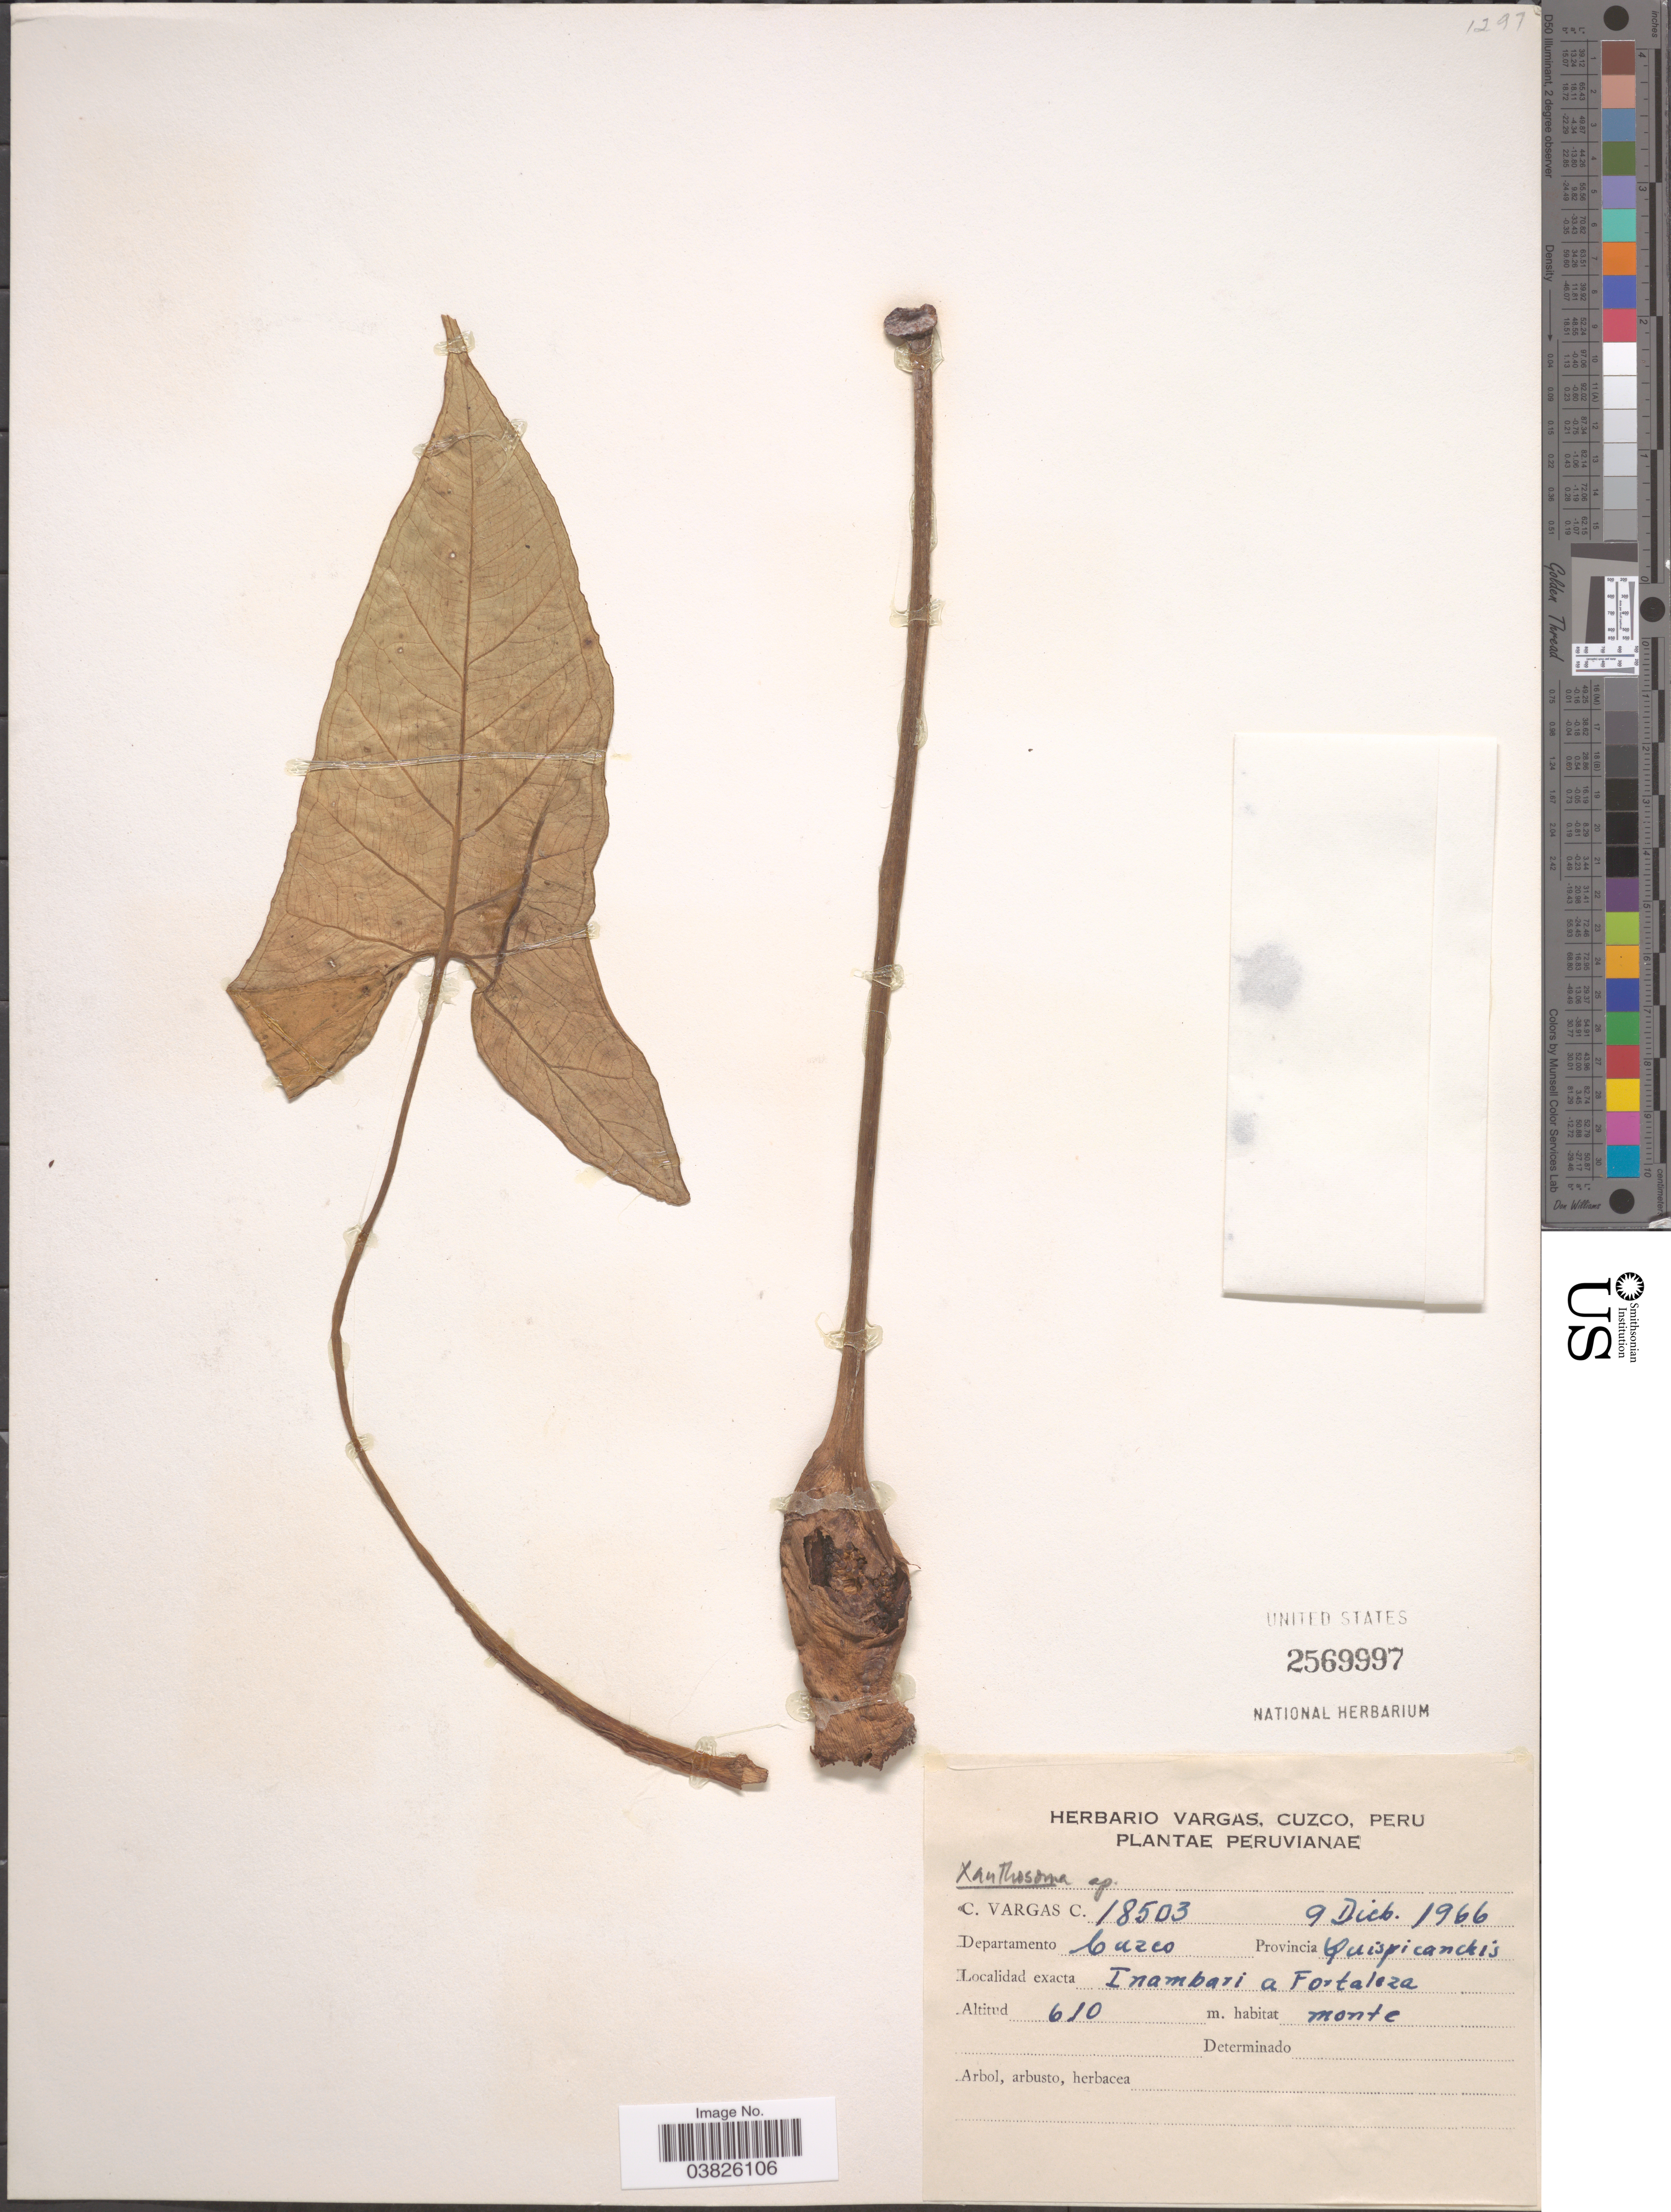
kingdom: Plantae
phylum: Tracheophyta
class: Liliopsida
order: Alismatales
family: Araceae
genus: Xanthosoma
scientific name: Xanthosoma sp.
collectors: C. Vargas Calderón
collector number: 18503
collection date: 1966-12-09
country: Peru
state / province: Cusco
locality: Departamento Cuzco. Provincia Quispicanchis. Inambari a Fortaleza.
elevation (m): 610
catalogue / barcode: US 2569997